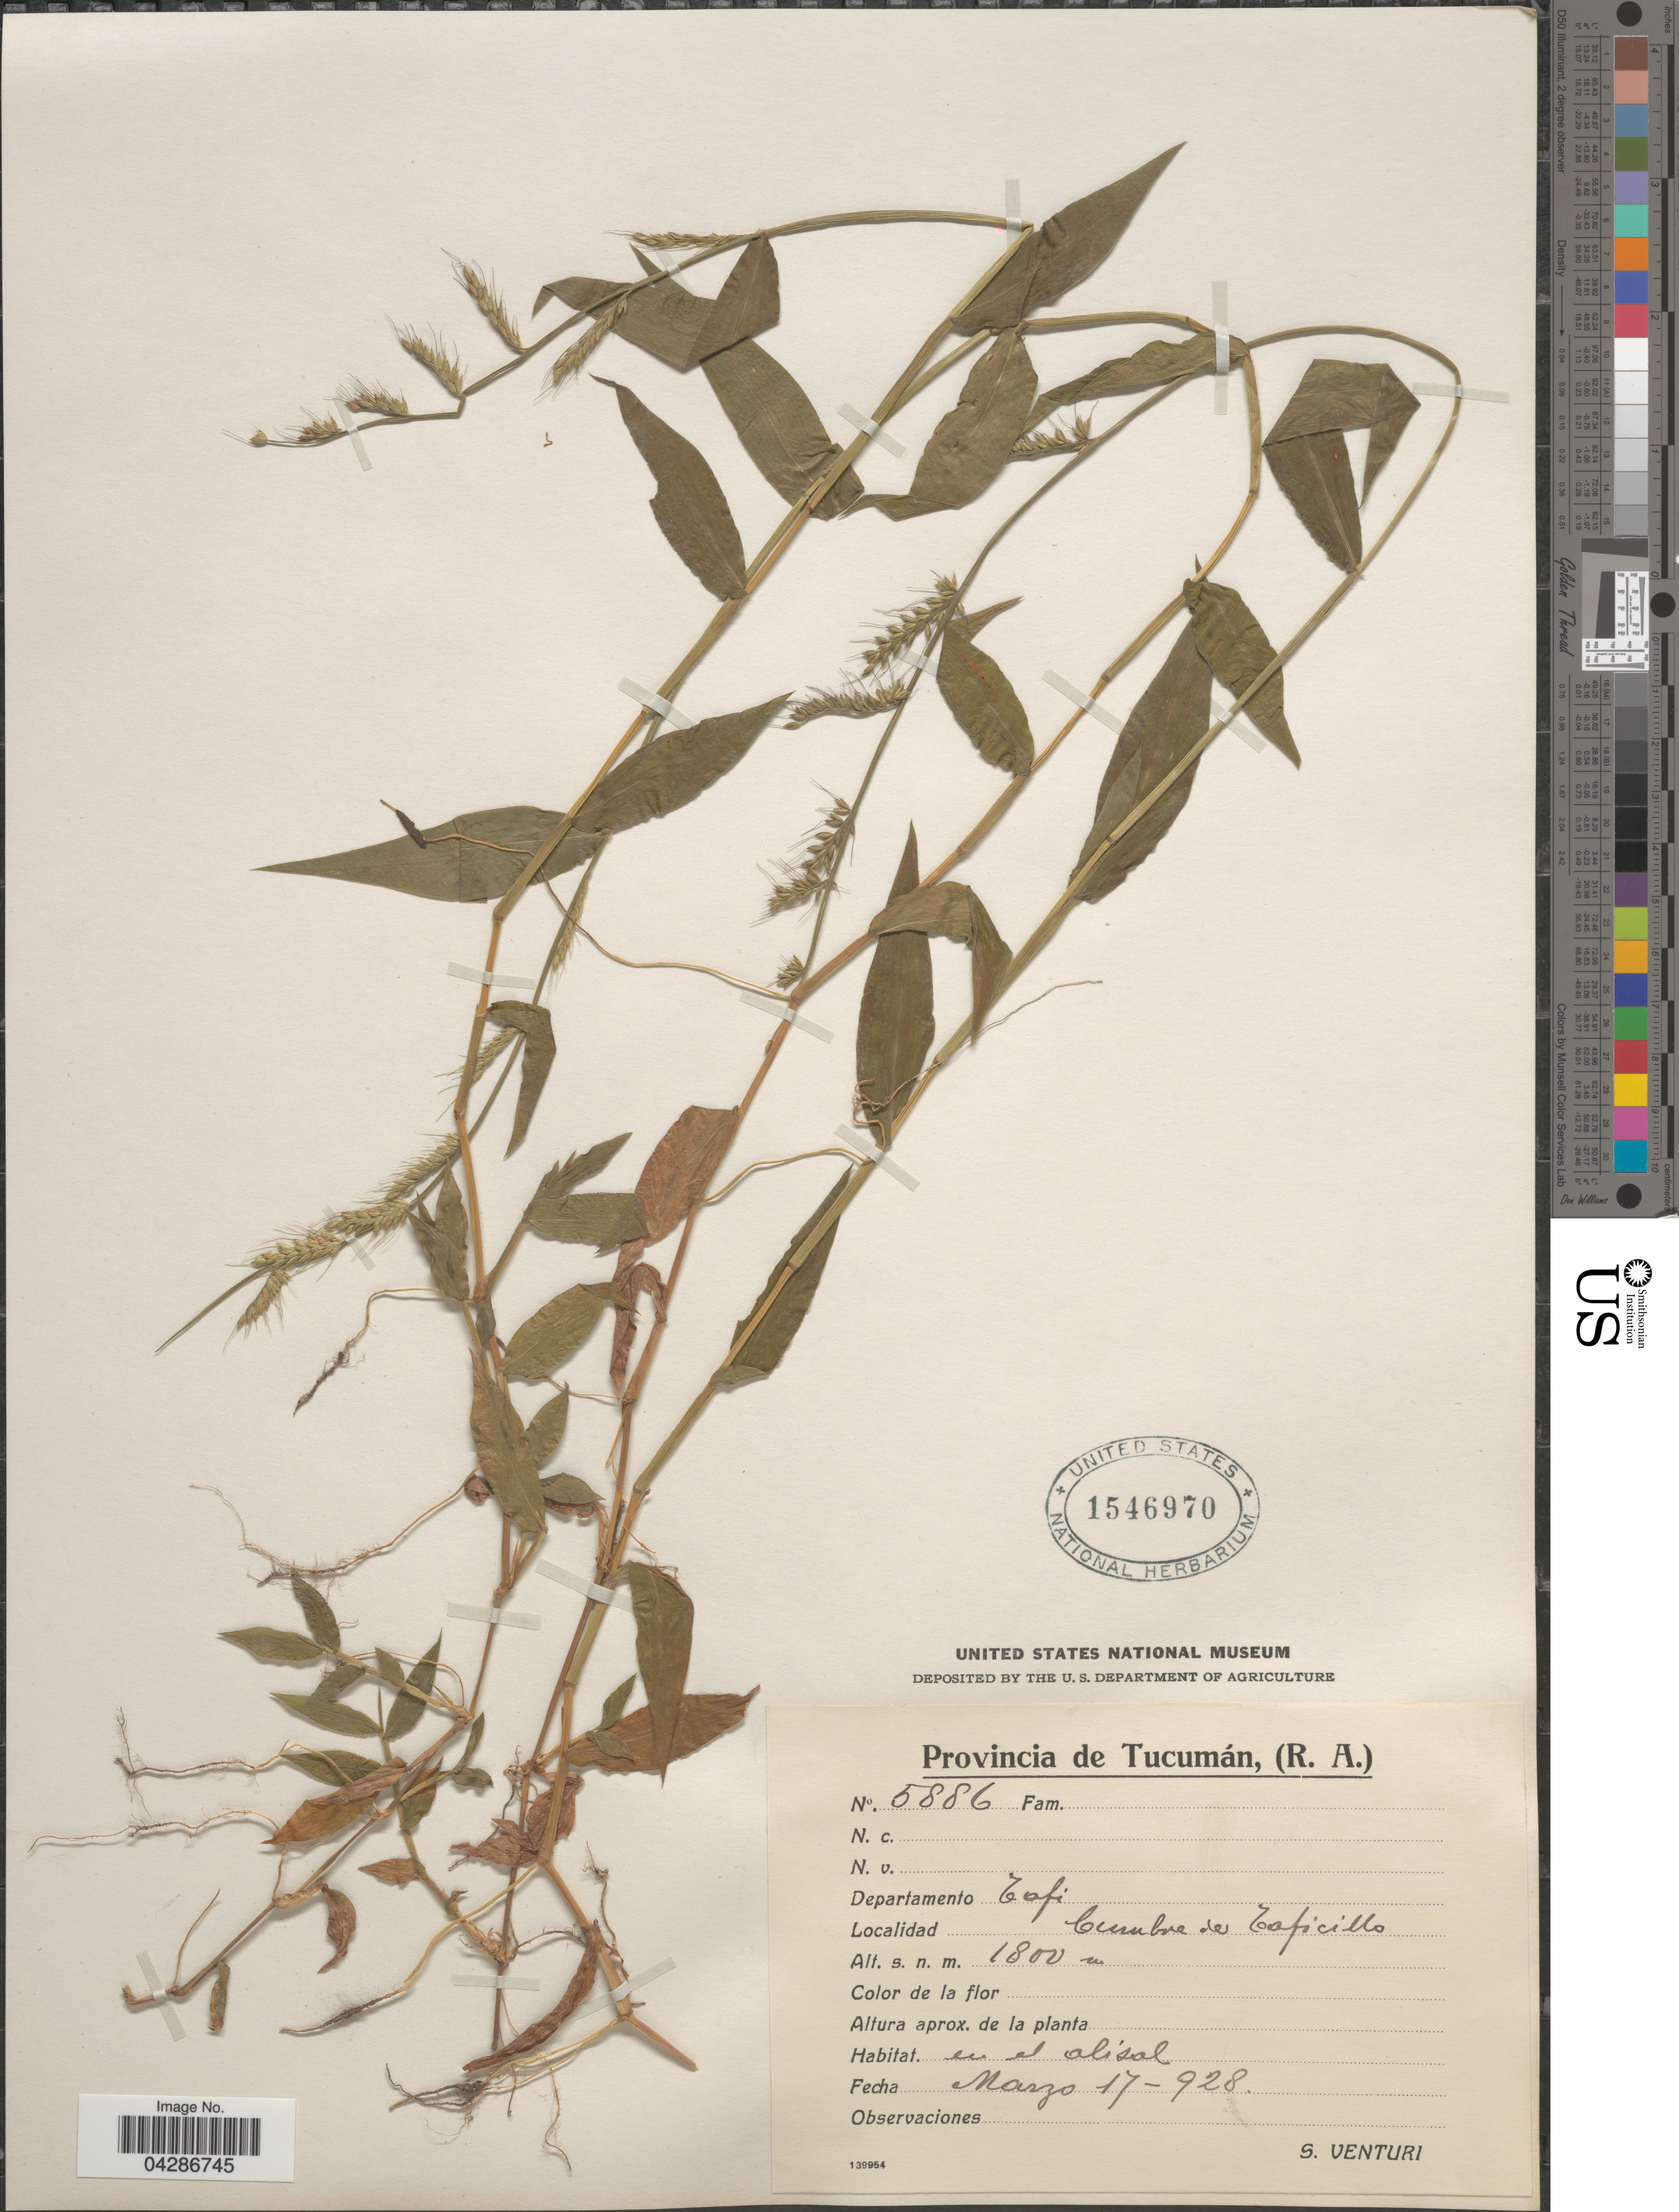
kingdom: Plantae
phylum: Tracheophyta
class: Liliopsida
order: Poales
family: Poaceae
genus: Oplismenus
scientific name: Oplismenus hirtellus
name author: (L.) P. Beauv.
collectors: S. Venturi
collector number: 5886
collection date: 1928-03-17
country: Argentina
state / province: Tucuman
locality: Departamento Tafi. Cumbre de Taficillo.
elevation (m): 1800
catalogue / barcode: US 1546970